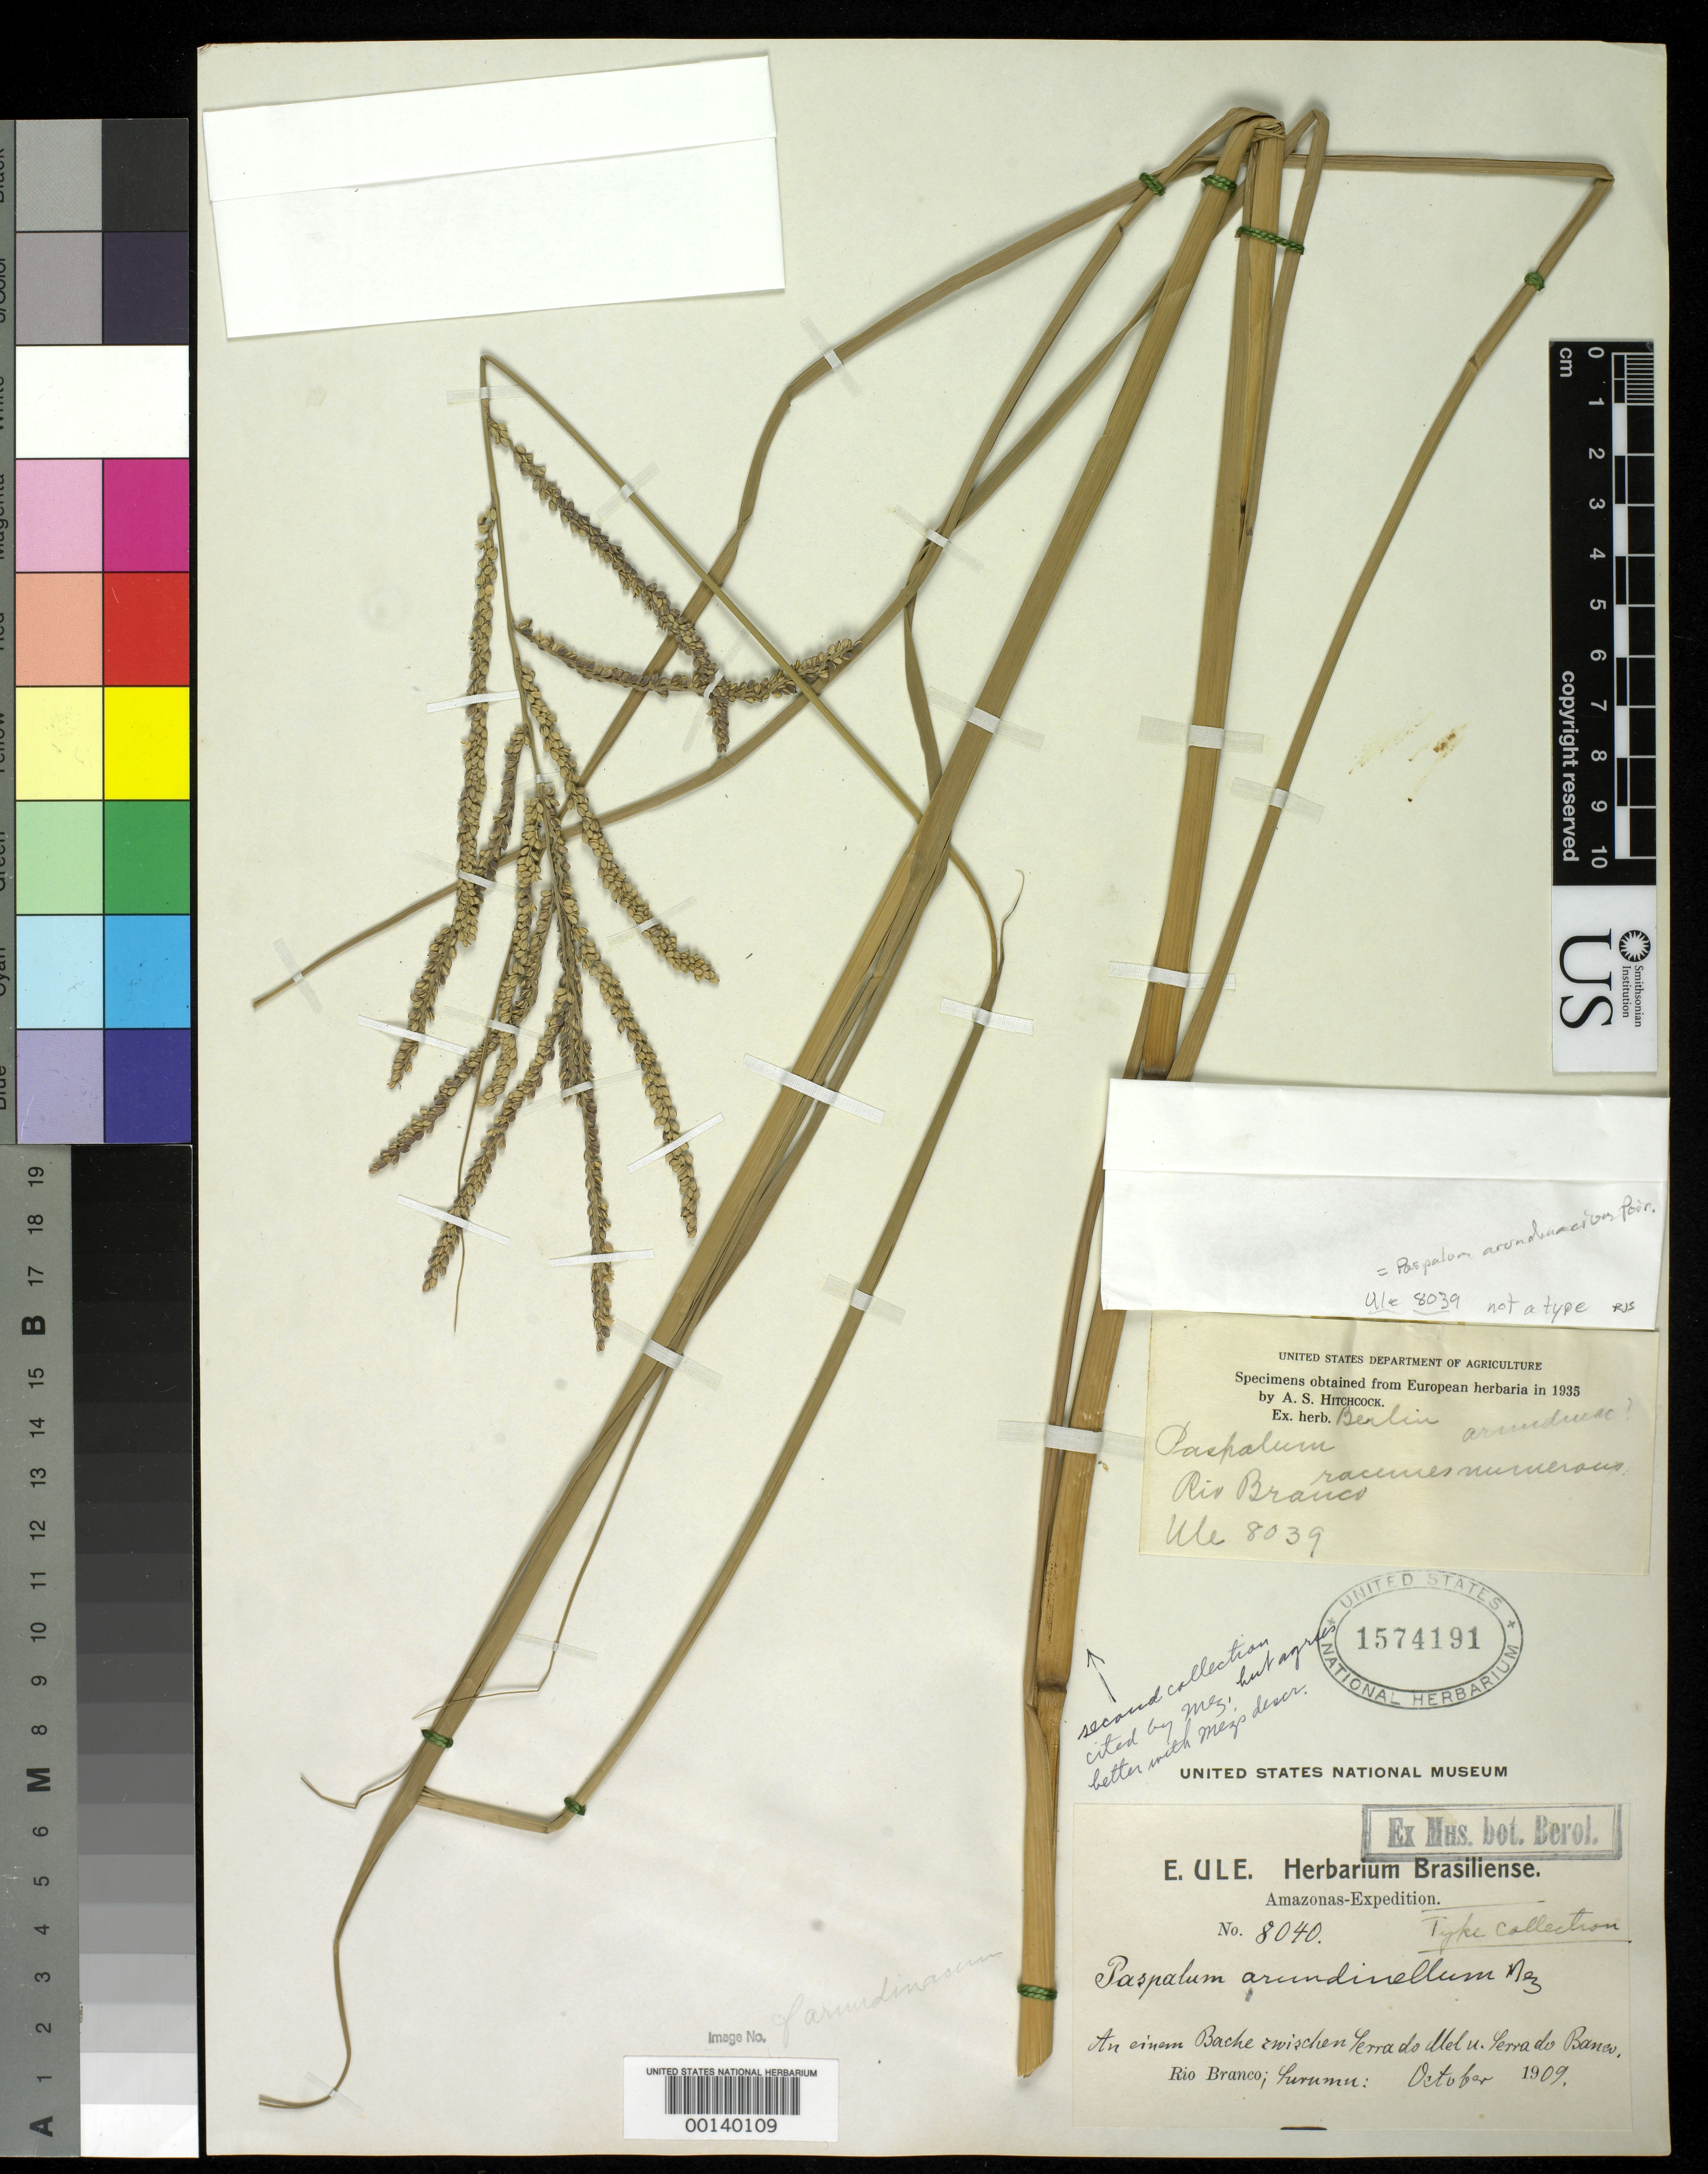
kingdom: Plantae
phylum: Tracheophyta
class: Liliopsida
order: Poales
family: Poaceae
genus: Paspalum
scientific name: Paspalum arundinellum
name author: Mez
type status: Syntype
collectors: E. H. Ule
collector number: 8040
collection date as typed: Oct 1909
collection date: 1909-10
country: Brazil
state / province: Acre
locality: Rio Branco, Serra do Mel, Serra do Banco.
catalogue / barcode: US 1574191